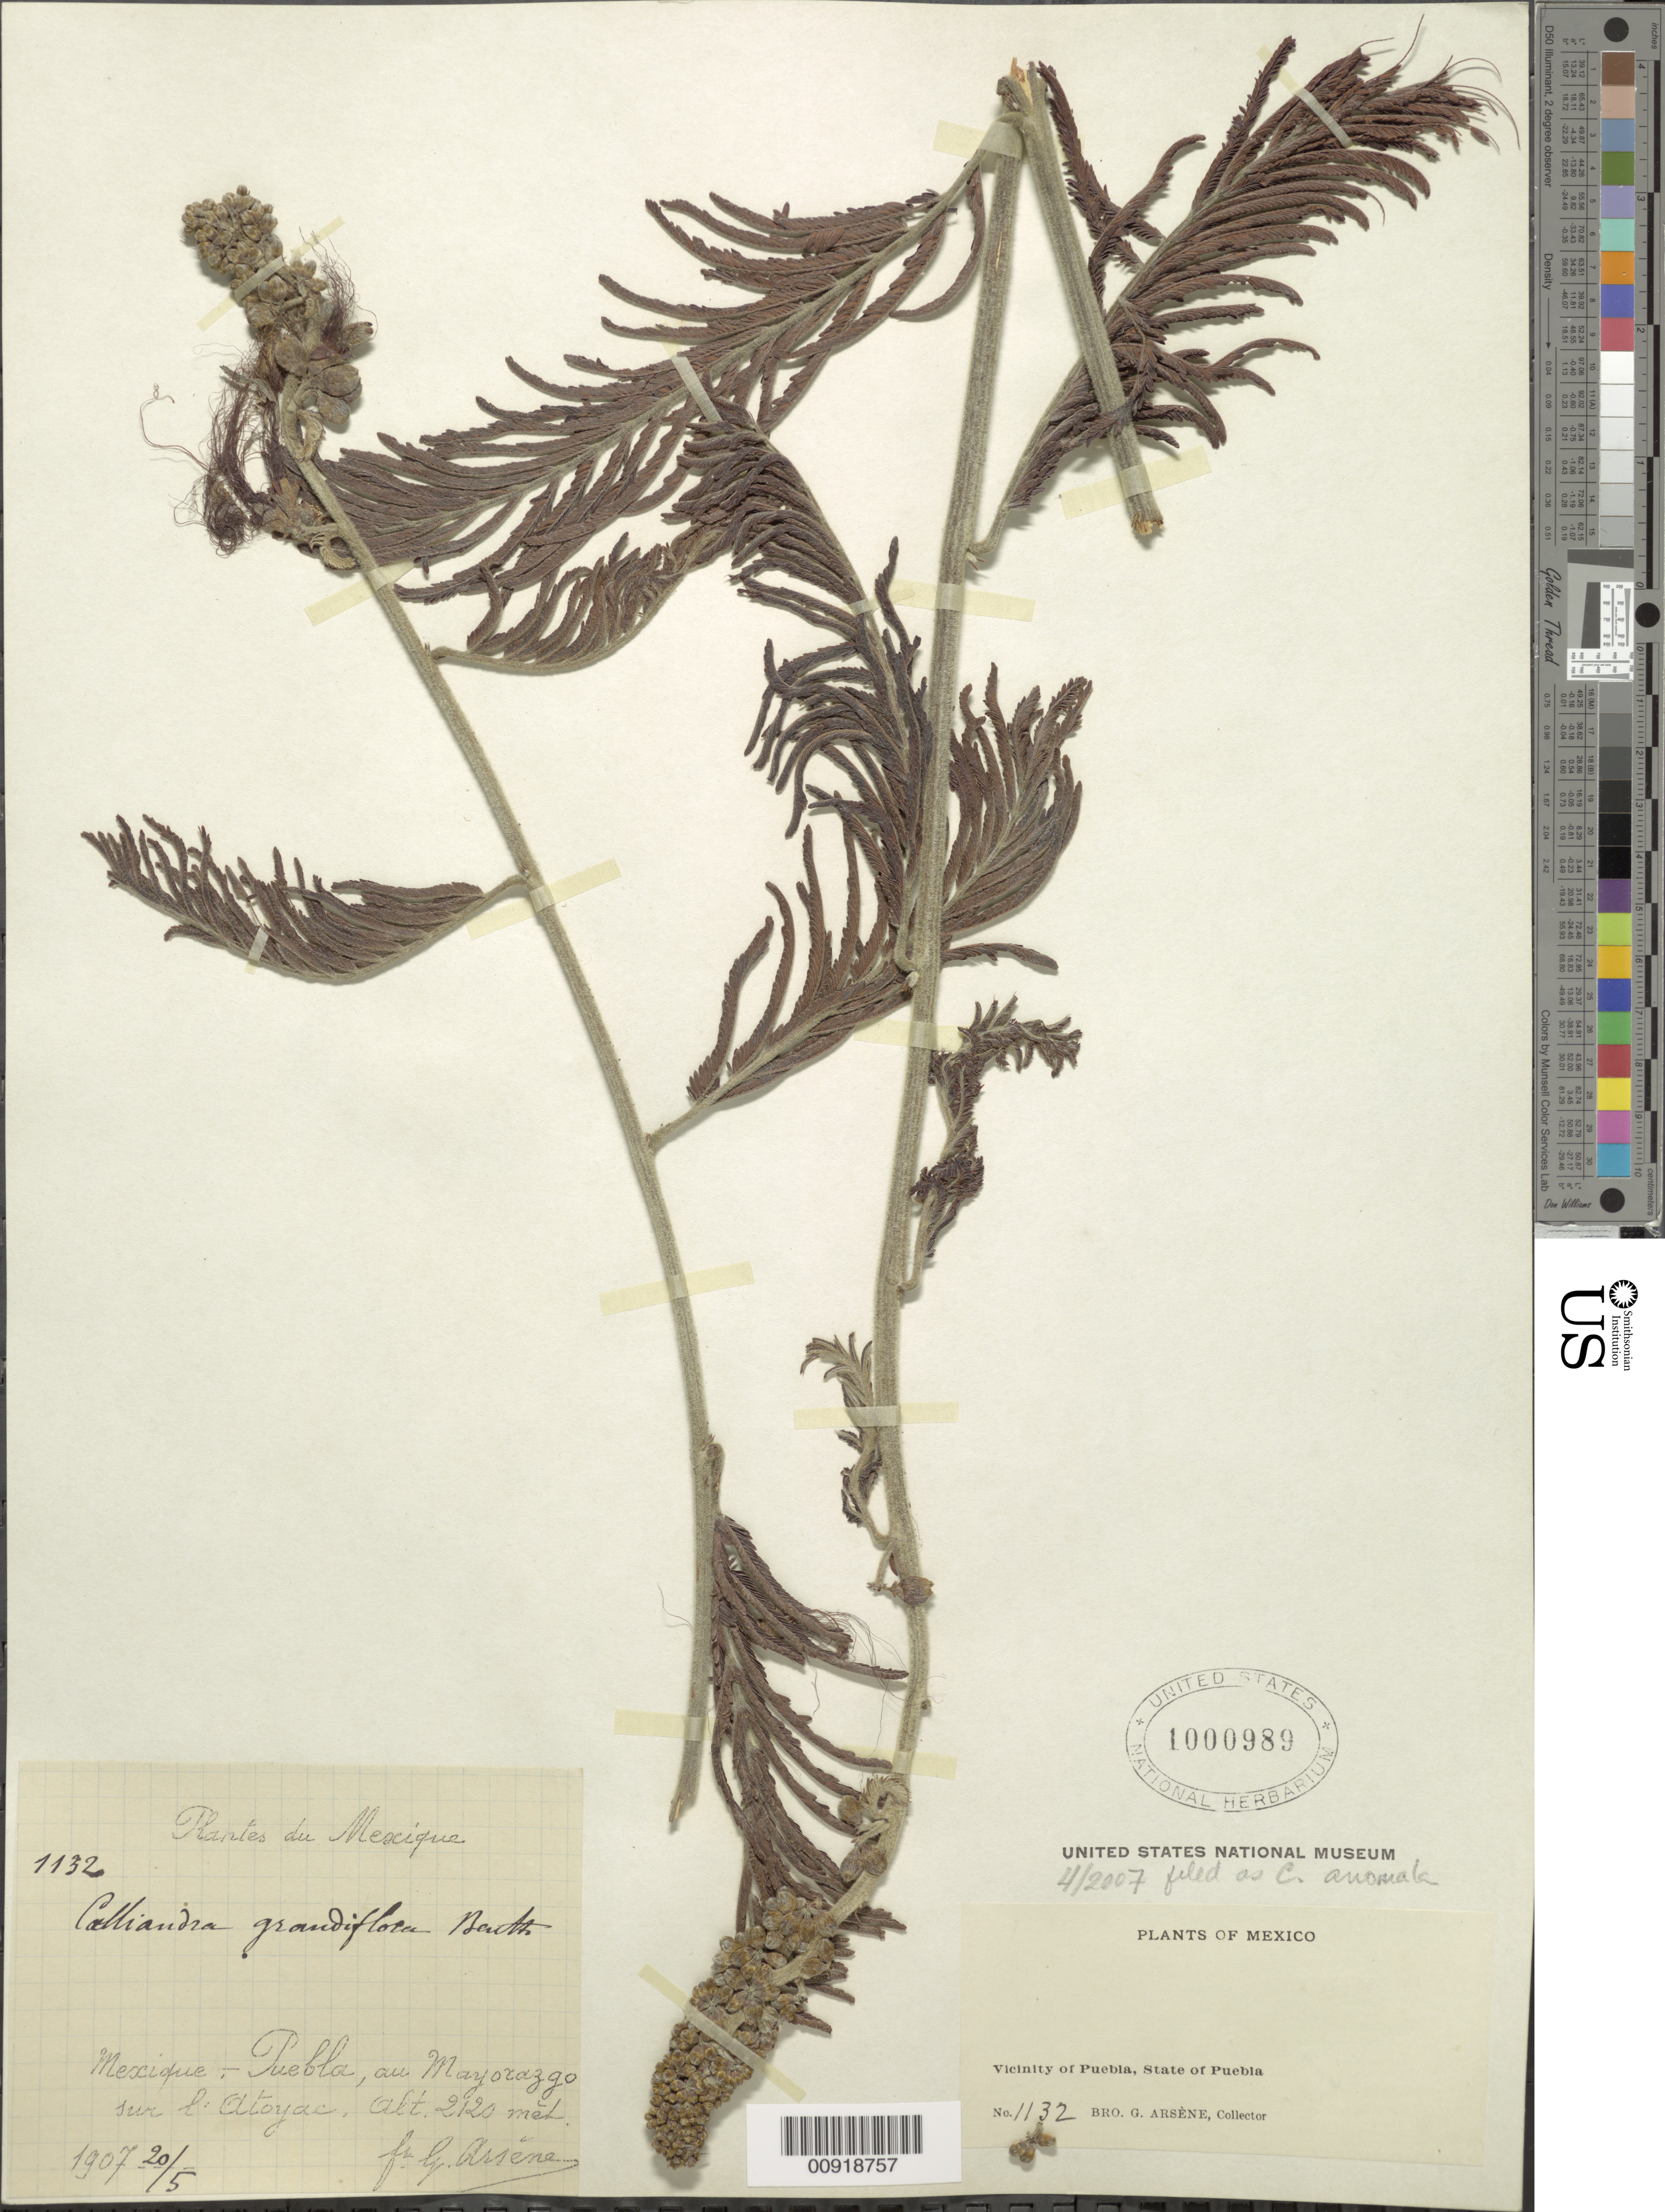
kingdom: Plantae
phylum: Tracheophyta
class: Magnoliopsida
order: Fabales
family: Fabaceae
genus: Calliandra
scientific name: Calliandra anomala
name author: (Kunth) J.F. Macbr.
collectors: Bro. G. Arsène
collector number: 1132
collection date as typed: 20 May 1907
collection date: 1907-05-20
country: Mexico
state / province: Puebla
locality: Puebla, au Mayorazgo sur l' Atoyac. Vicinity of Puebla, State of Puebla.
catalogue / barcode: US 1000989